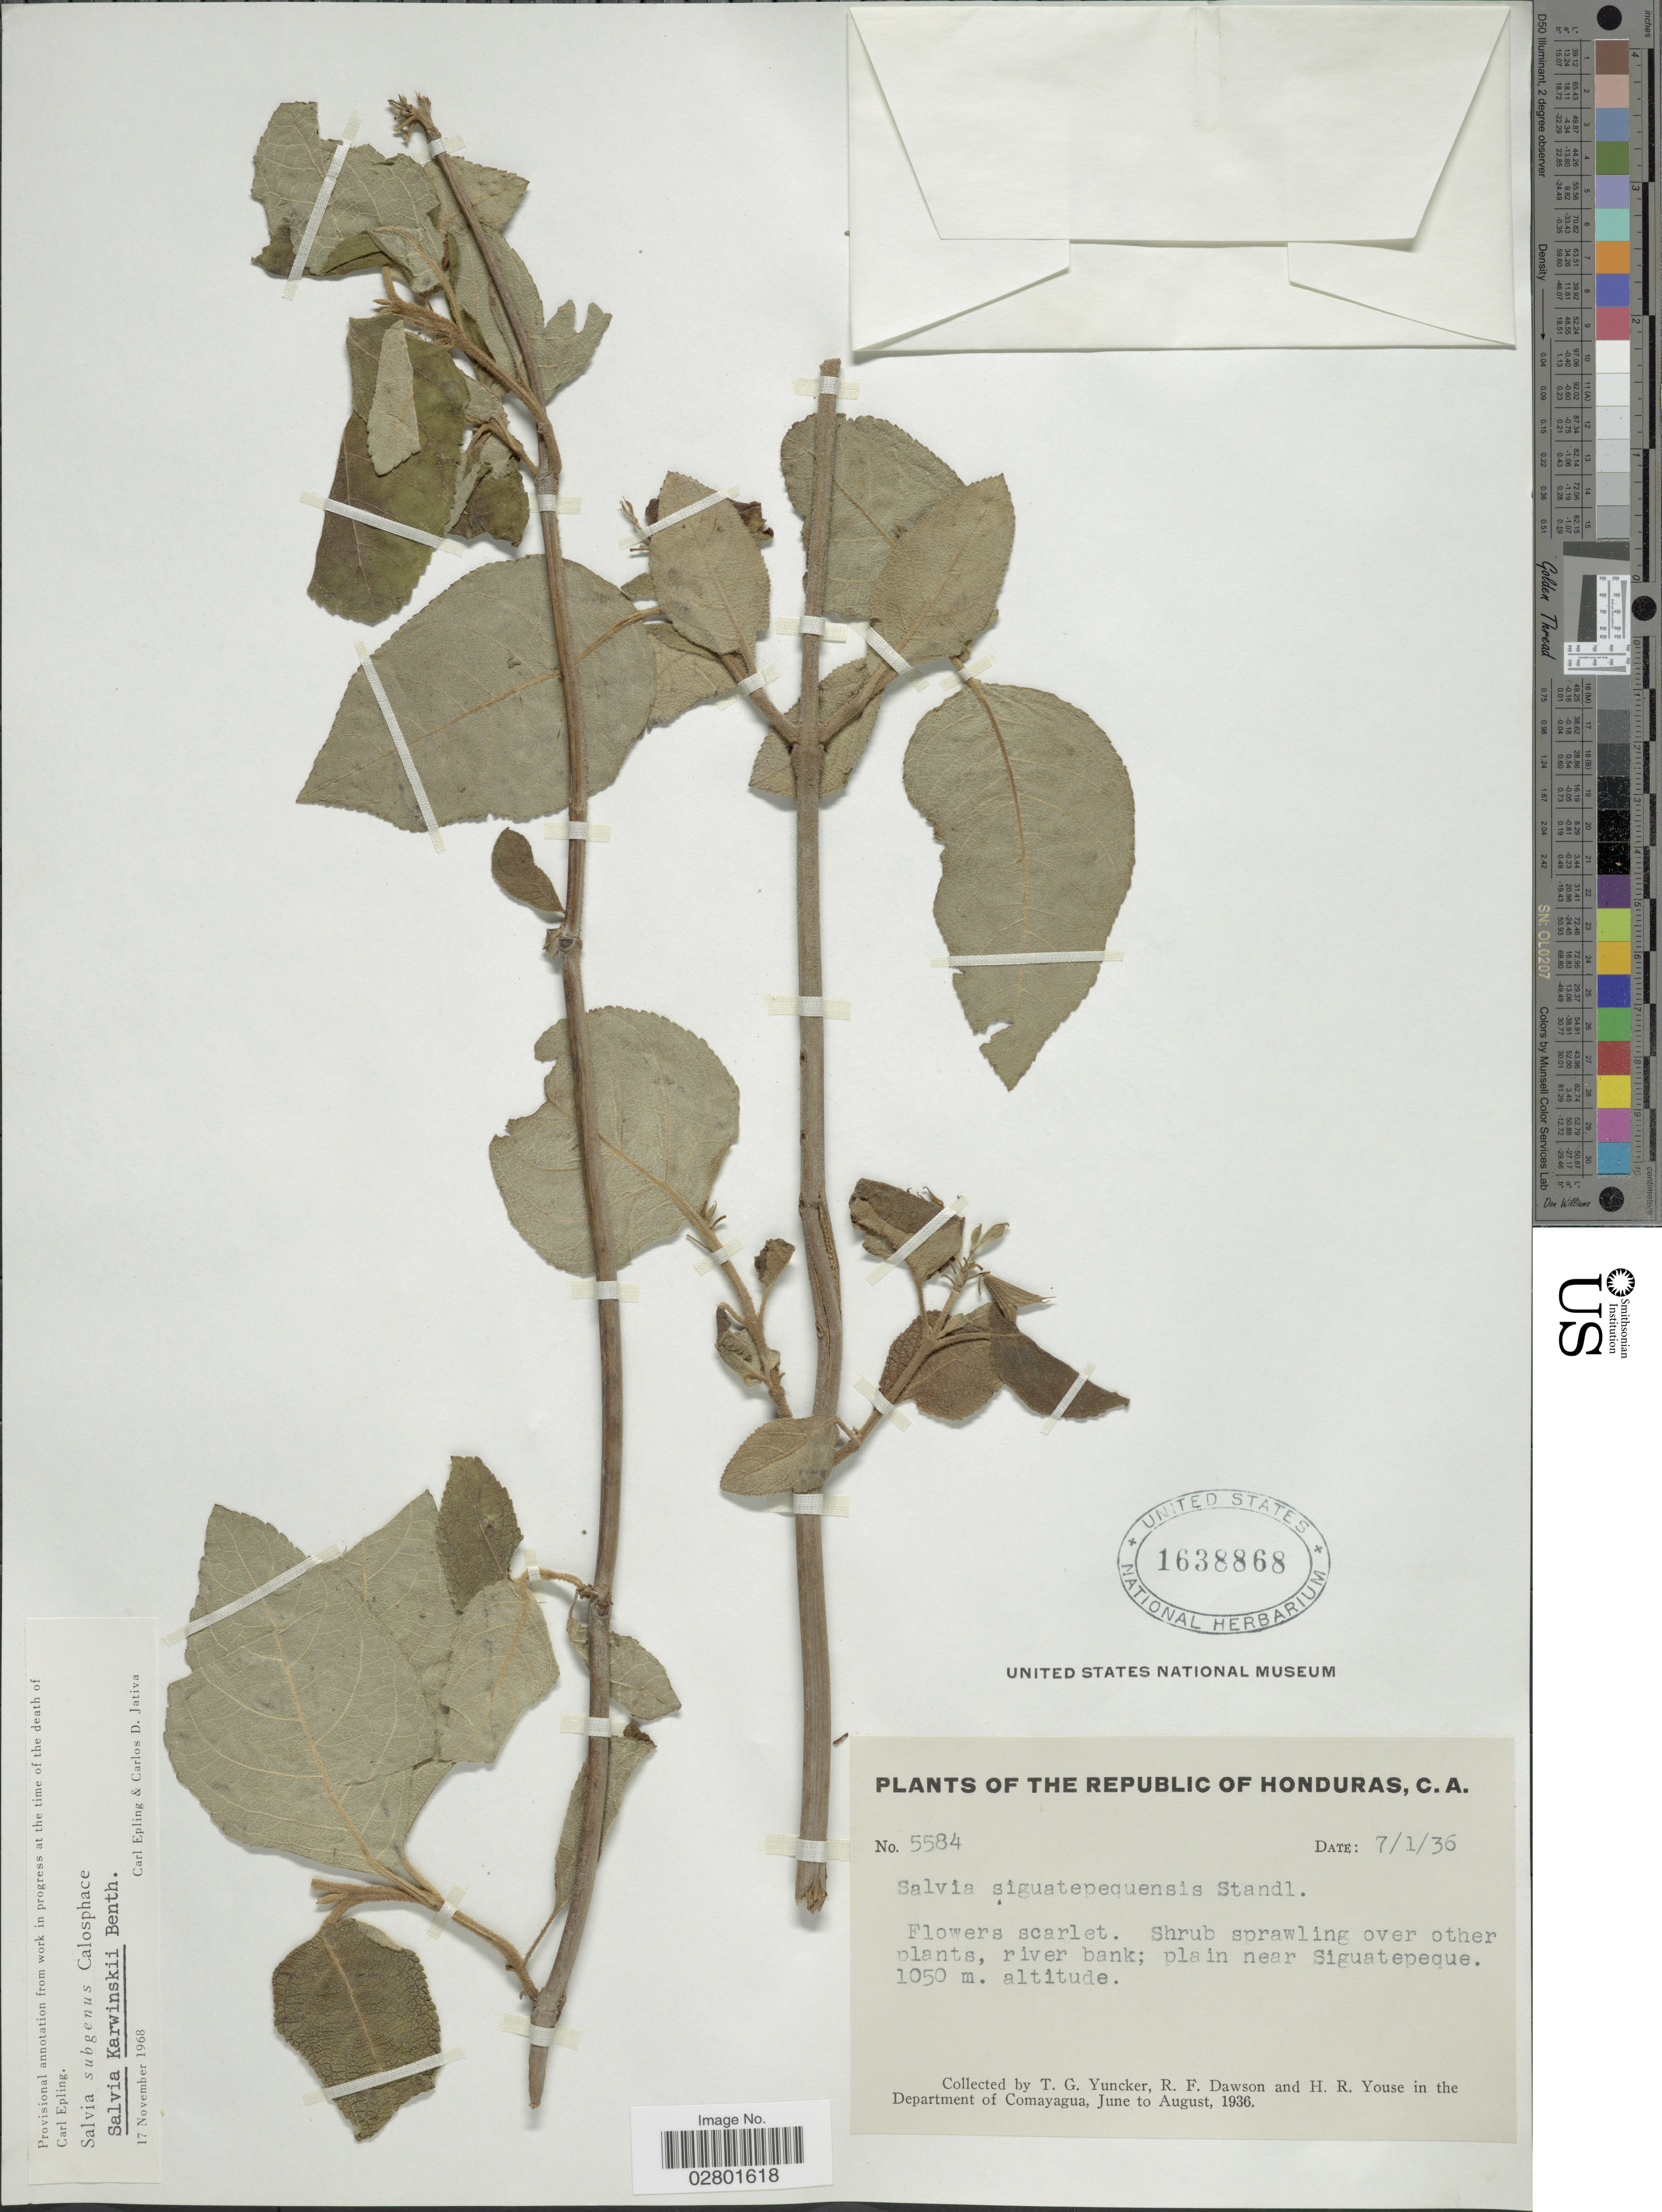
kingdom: Plantae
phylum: Tracheophyta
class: Magnoliopsida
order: Lamiales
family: Lamiaceae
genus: Salvia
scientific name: Salvia karwinskii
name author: Benth.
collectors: T. G. Yuncker, R. F. Dawson & H. Youse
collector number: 5584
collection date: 1936-01-07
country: Honduras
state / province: Comayagua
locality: Plain near Siguatepeque, Department of Comayagua.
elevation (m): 1050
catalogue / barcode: US 1638868